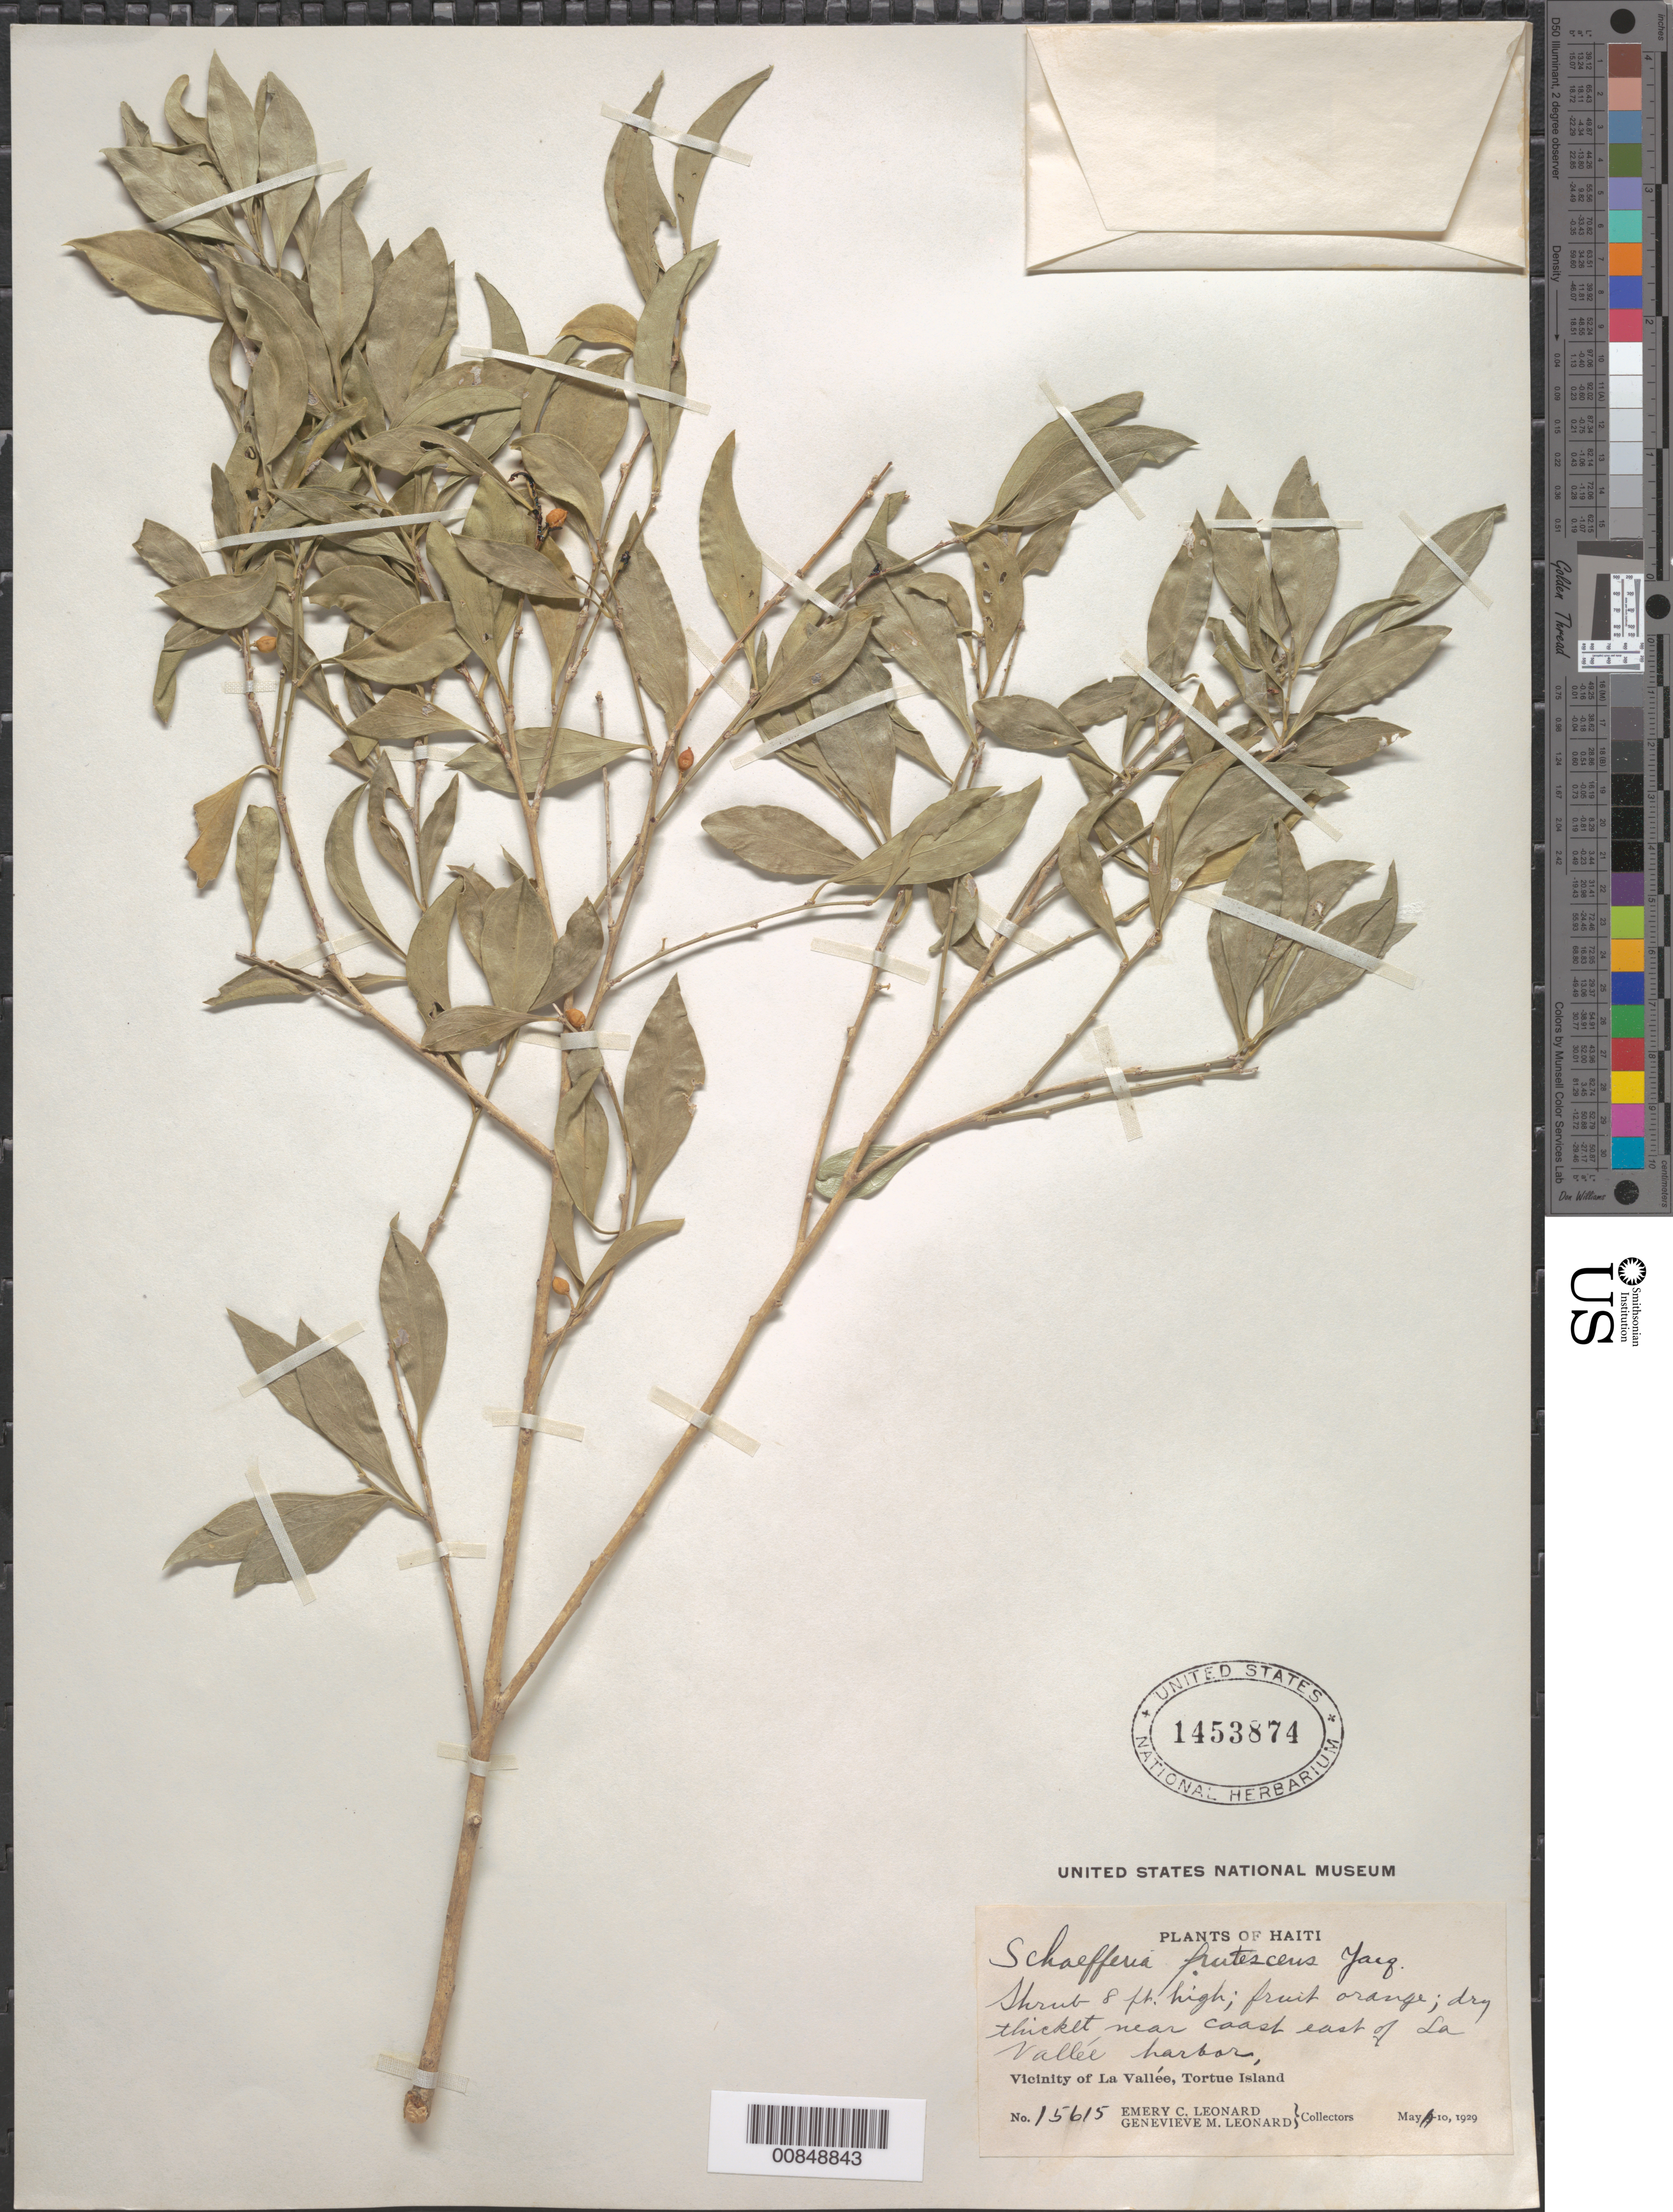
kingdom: Plantae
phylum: Tracheophyta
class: Magnoliopsida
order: Celastrales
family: Celastraceae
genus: Schaefferia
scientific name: Schaefferia frutescens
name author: Jacq.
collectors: E. C. Leonard & G. M. Leonard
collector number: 15615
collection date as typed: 10 May 1929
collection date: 1929-05-10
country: Haiti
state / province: Nord-Ouest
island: Île de la Tortue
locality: Vicinity of La Vallée, E of La Vallée harbor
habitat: Dry thicket near coast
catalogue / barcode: US 1453874